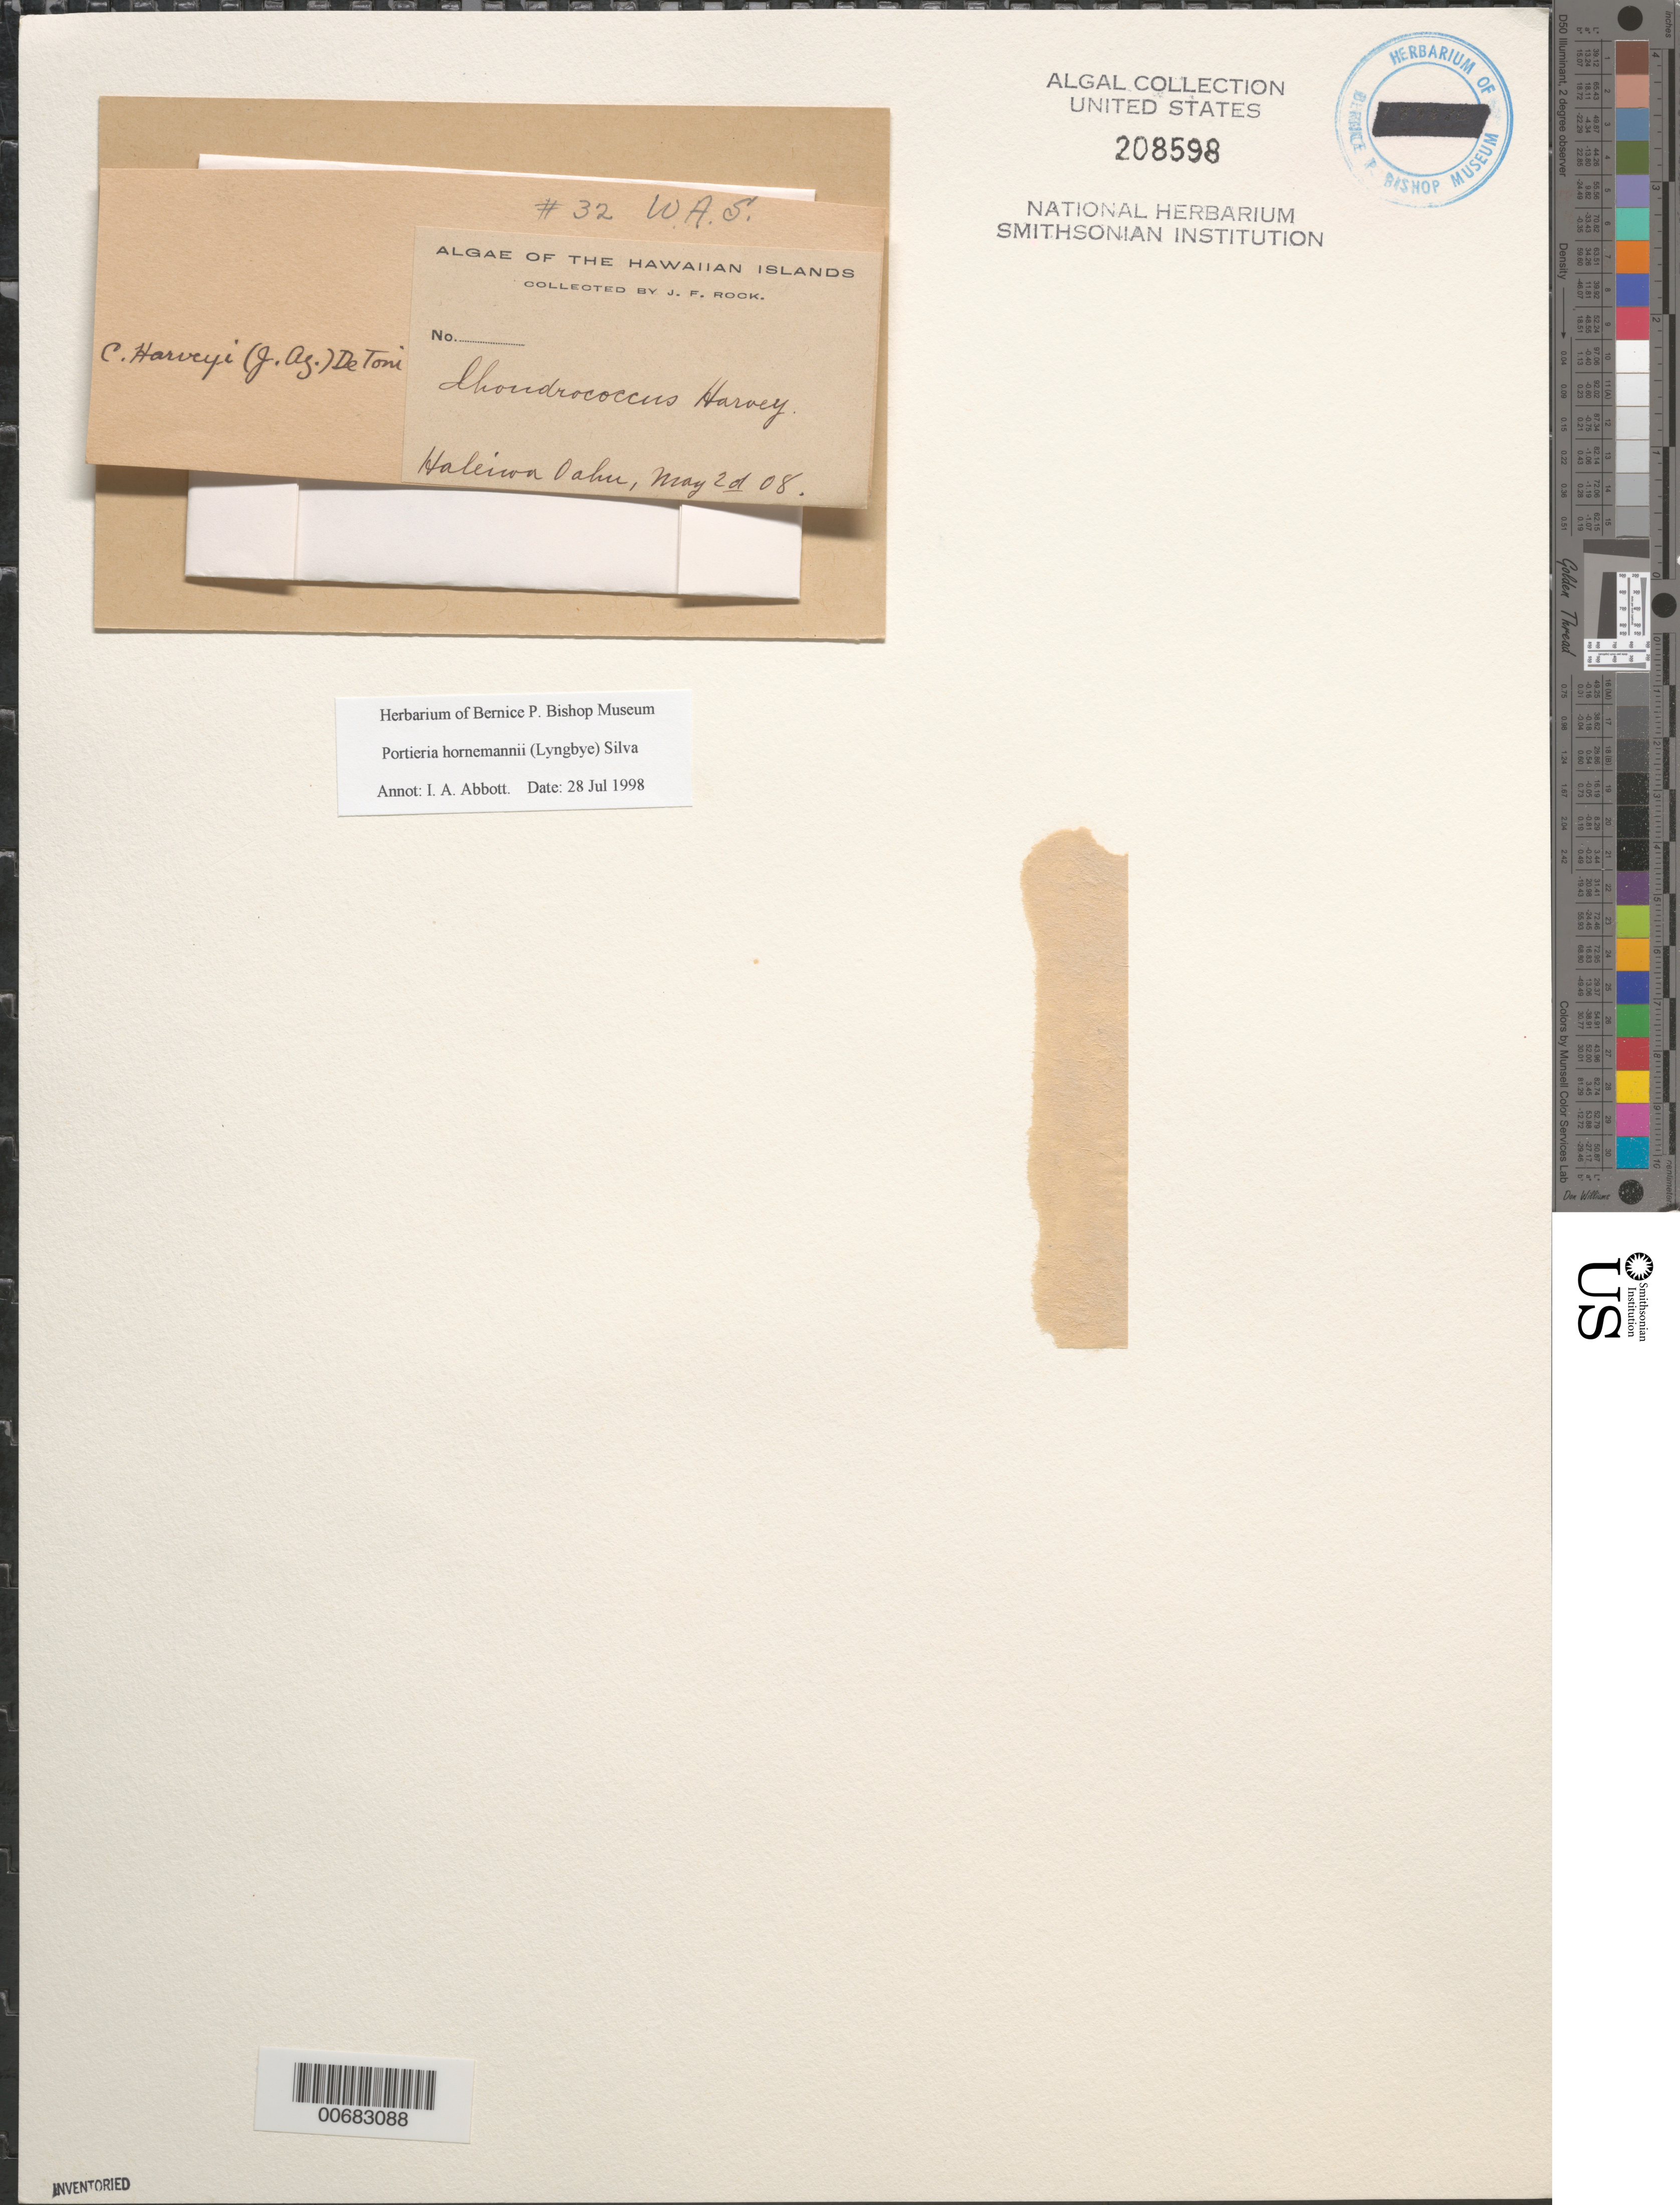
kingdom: Plantae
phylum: Rhodophyta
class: Florideophyceae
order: Gigartinales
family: Rhizophyllidaceae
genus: Portieria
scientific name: Portieria hornemannii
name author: (Lyngbye) P.C. Silva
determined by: Abbott, Isabella A.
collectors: J. F. Rock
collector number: Setchell 32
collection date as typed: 02 May 1908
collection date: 1908-05-02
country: United States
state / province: Hawaii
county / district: Honolulu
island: Oahu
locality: Haleiwa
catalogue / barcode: US 208598